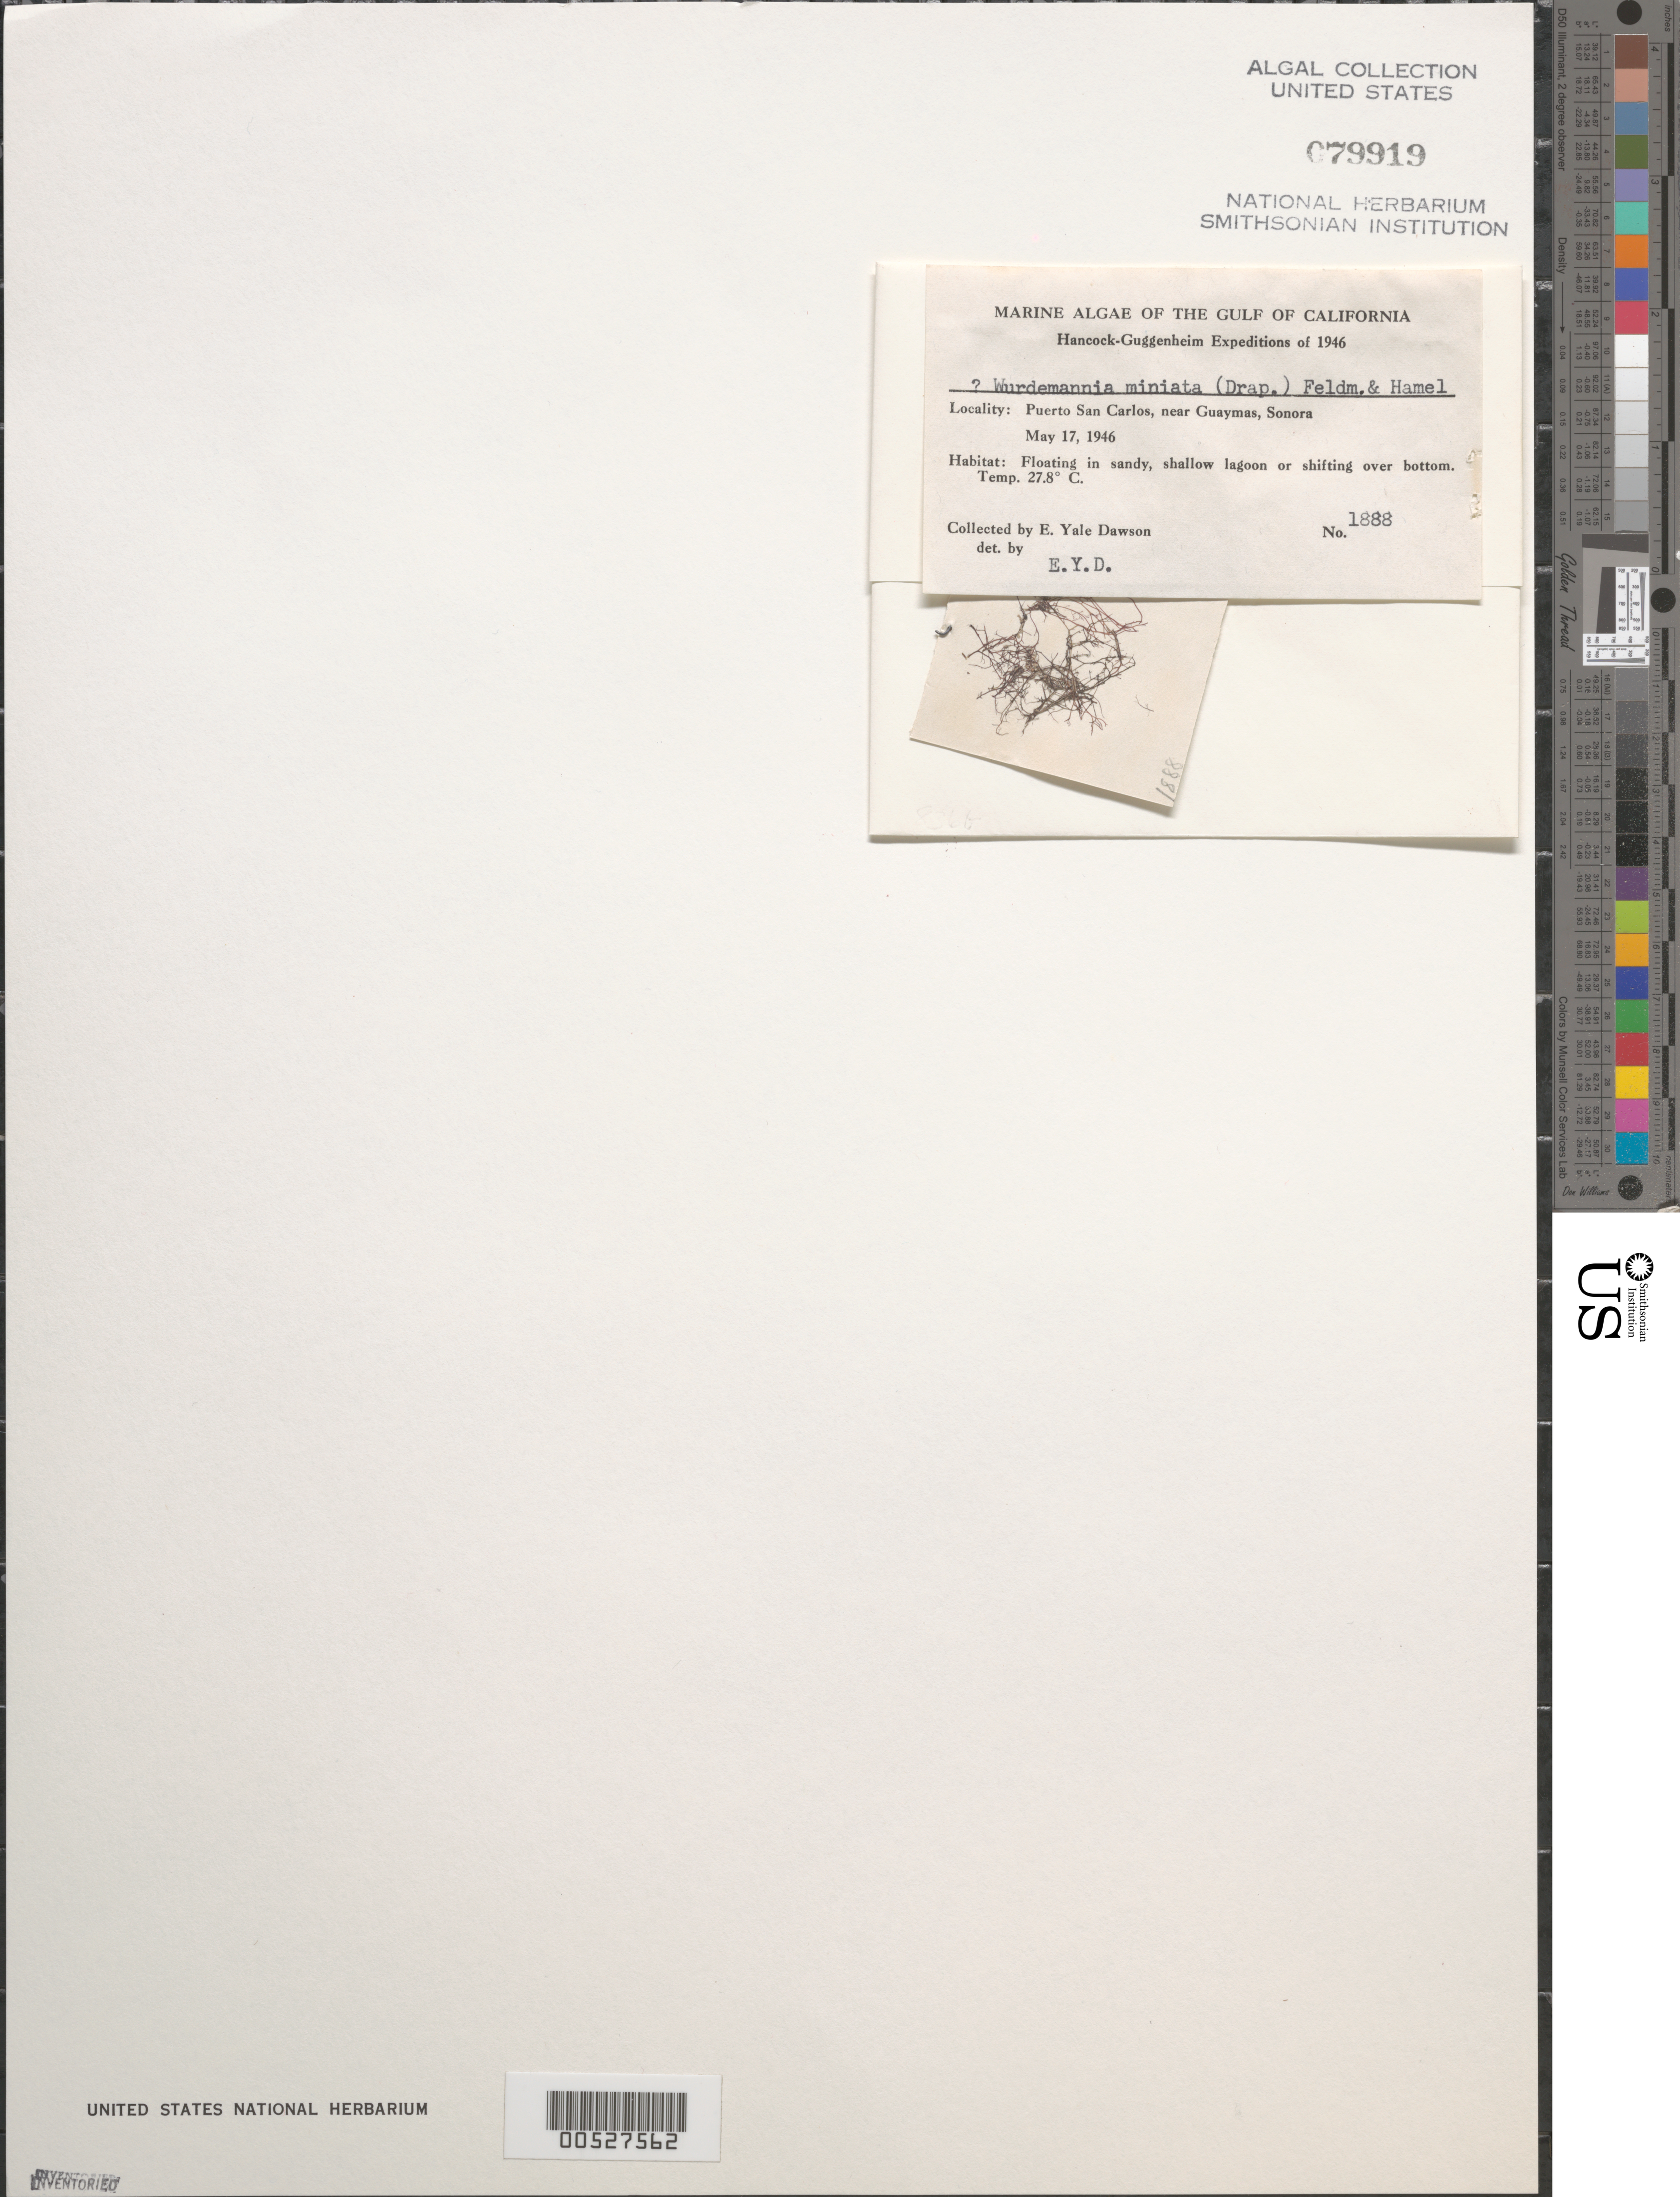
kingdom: Plantae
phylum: Rhodophyta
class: Florideophyceae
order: Gigartinales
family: Solieriaceae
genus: Wurdemannia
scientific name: Wurdemannia miniata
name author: (Spreng.) Feldmann & G. Hamel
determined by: Dawson, E. Y.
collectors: E. Y. Dawson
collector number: EYD 1888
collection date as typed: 17 May 1946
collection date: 1946-05-17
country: Mexico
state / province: Sonora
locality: Puerto San Carlos, near Guaymas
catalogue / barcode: US 79919